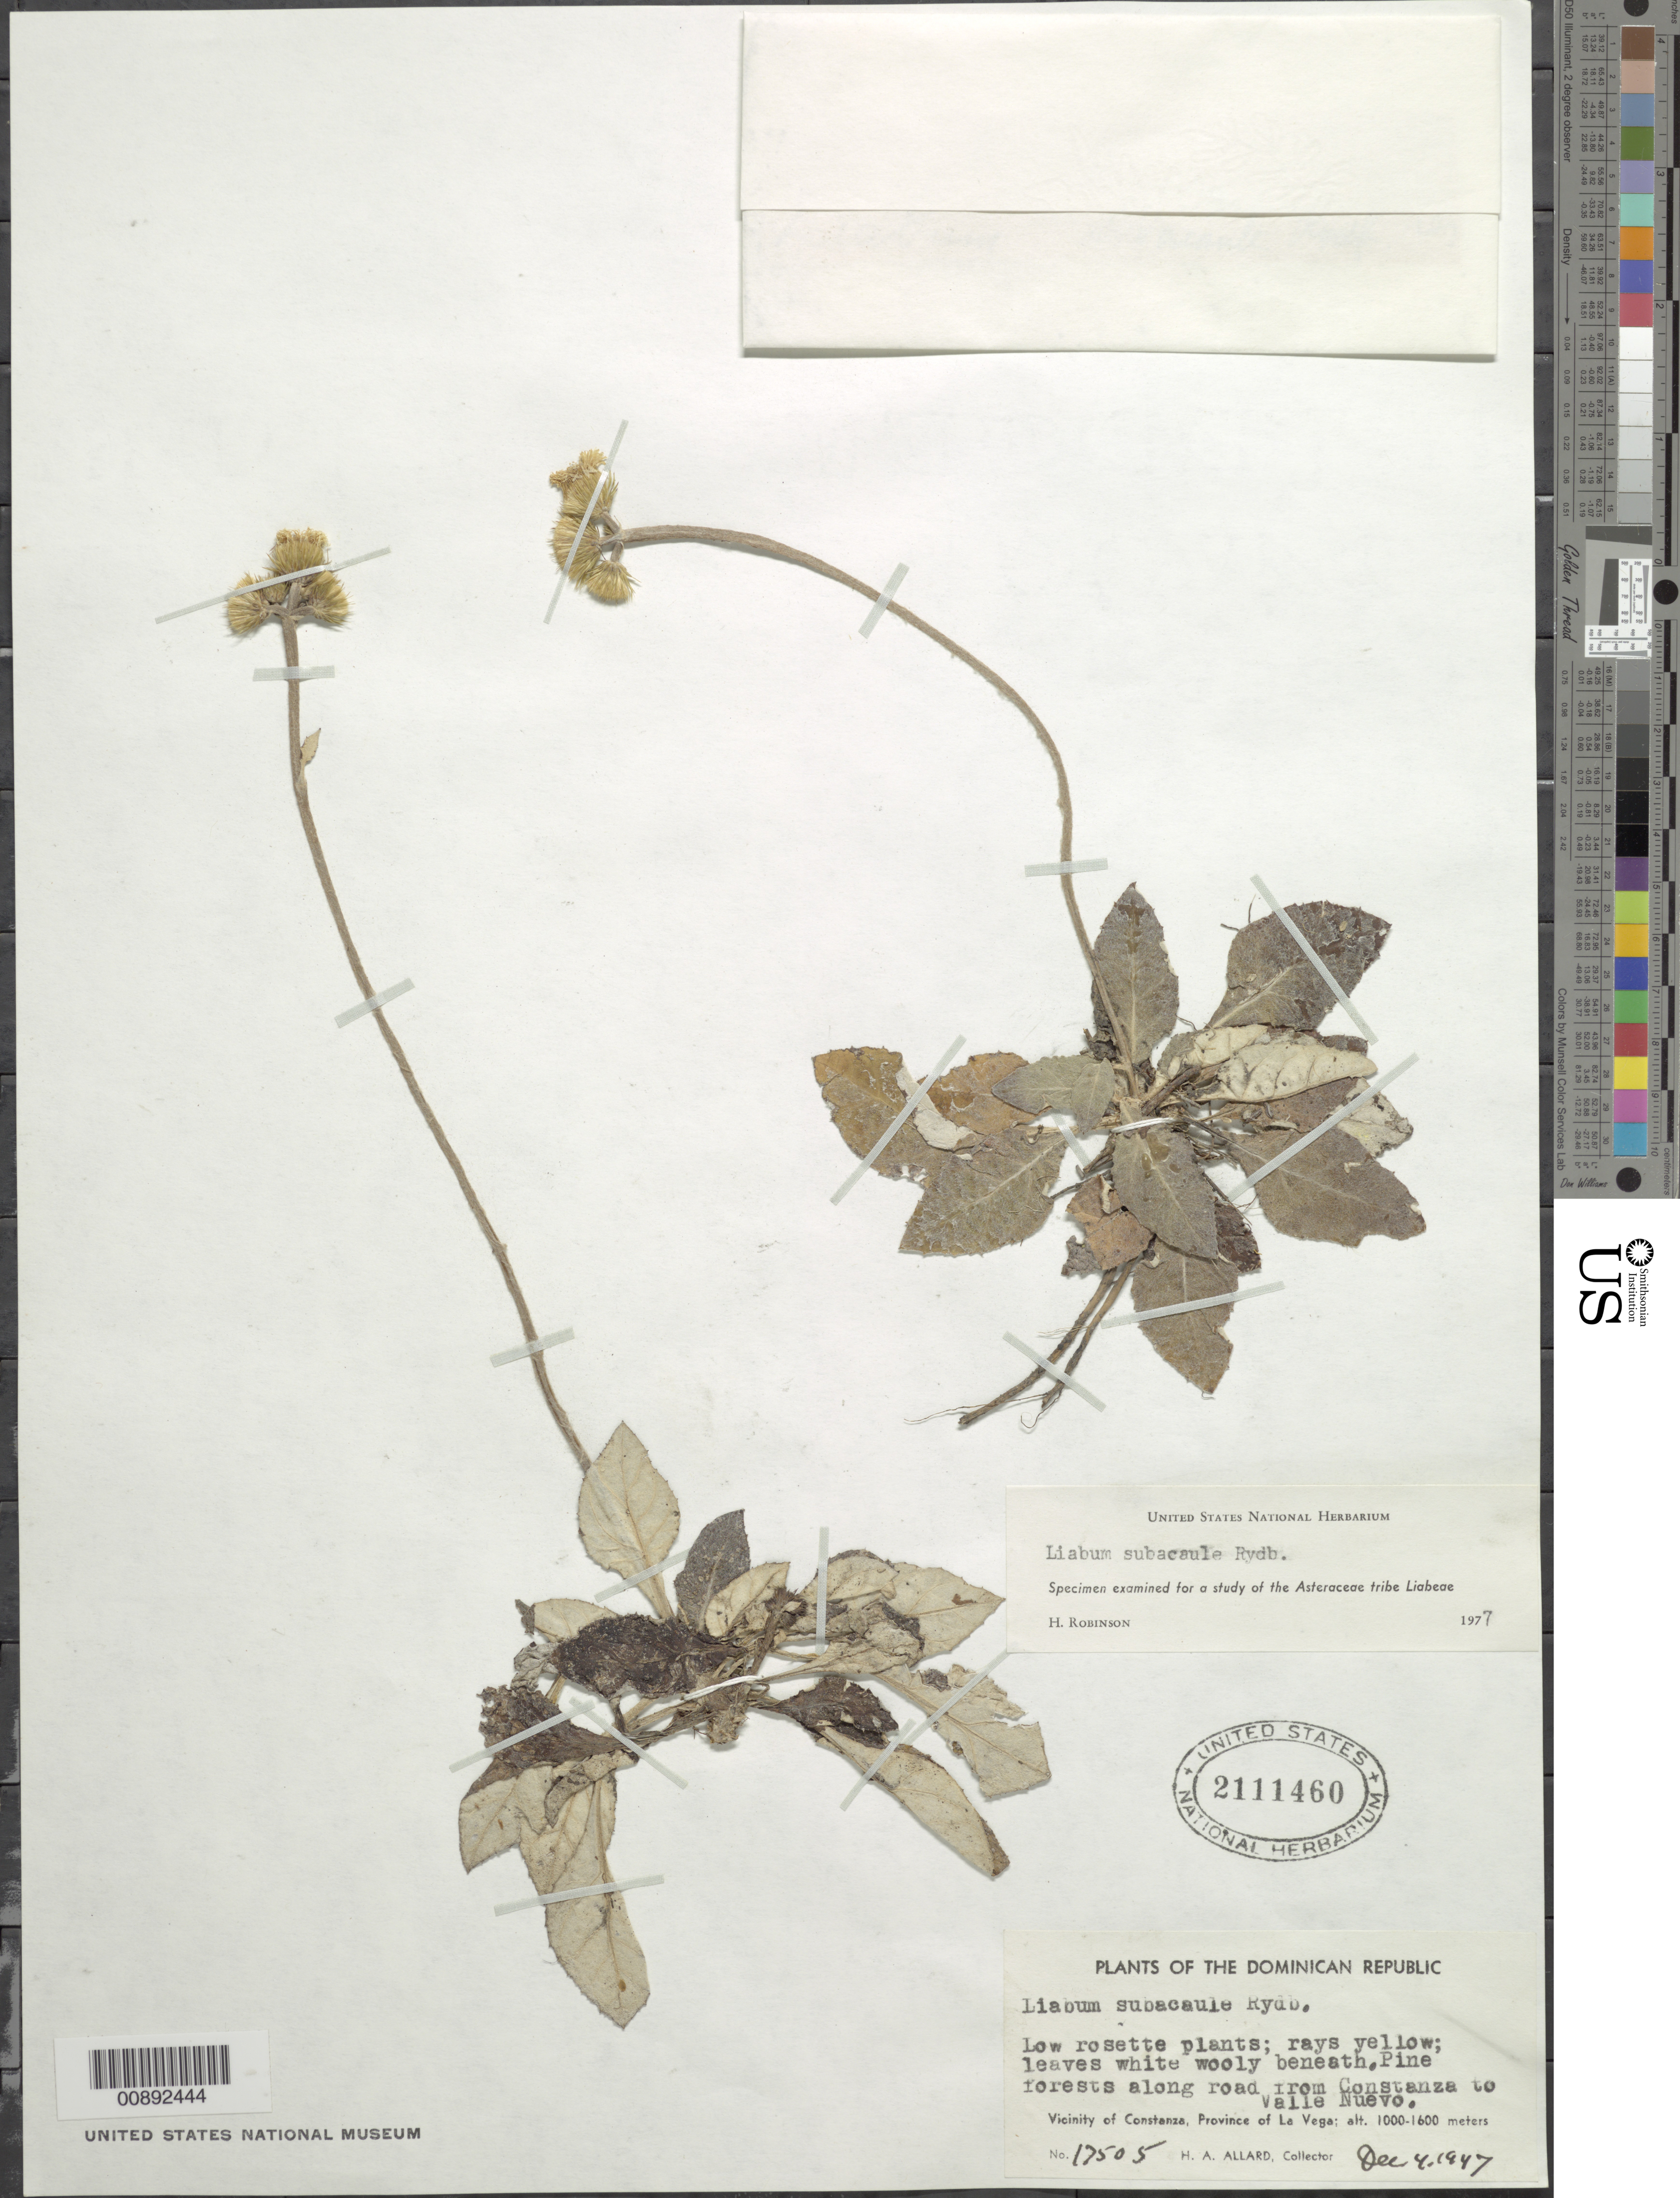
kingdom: Plantae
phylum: Tracheophyta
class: Magnoliopsida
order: Asterales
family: Asteraceae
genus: Liabum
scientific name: Liabum subacaule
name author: Rydb.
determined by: Robinson, Harold E., (US)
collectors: H. A. Allard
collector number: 17505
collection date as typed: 4 December 1947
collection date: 1947-12-04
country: Dominican Republic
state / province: La Vega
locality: Constanza vicinity; from Constanza to Valle Nuevo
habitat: Pine forest along road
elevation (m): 1000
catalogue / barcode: US 2111460